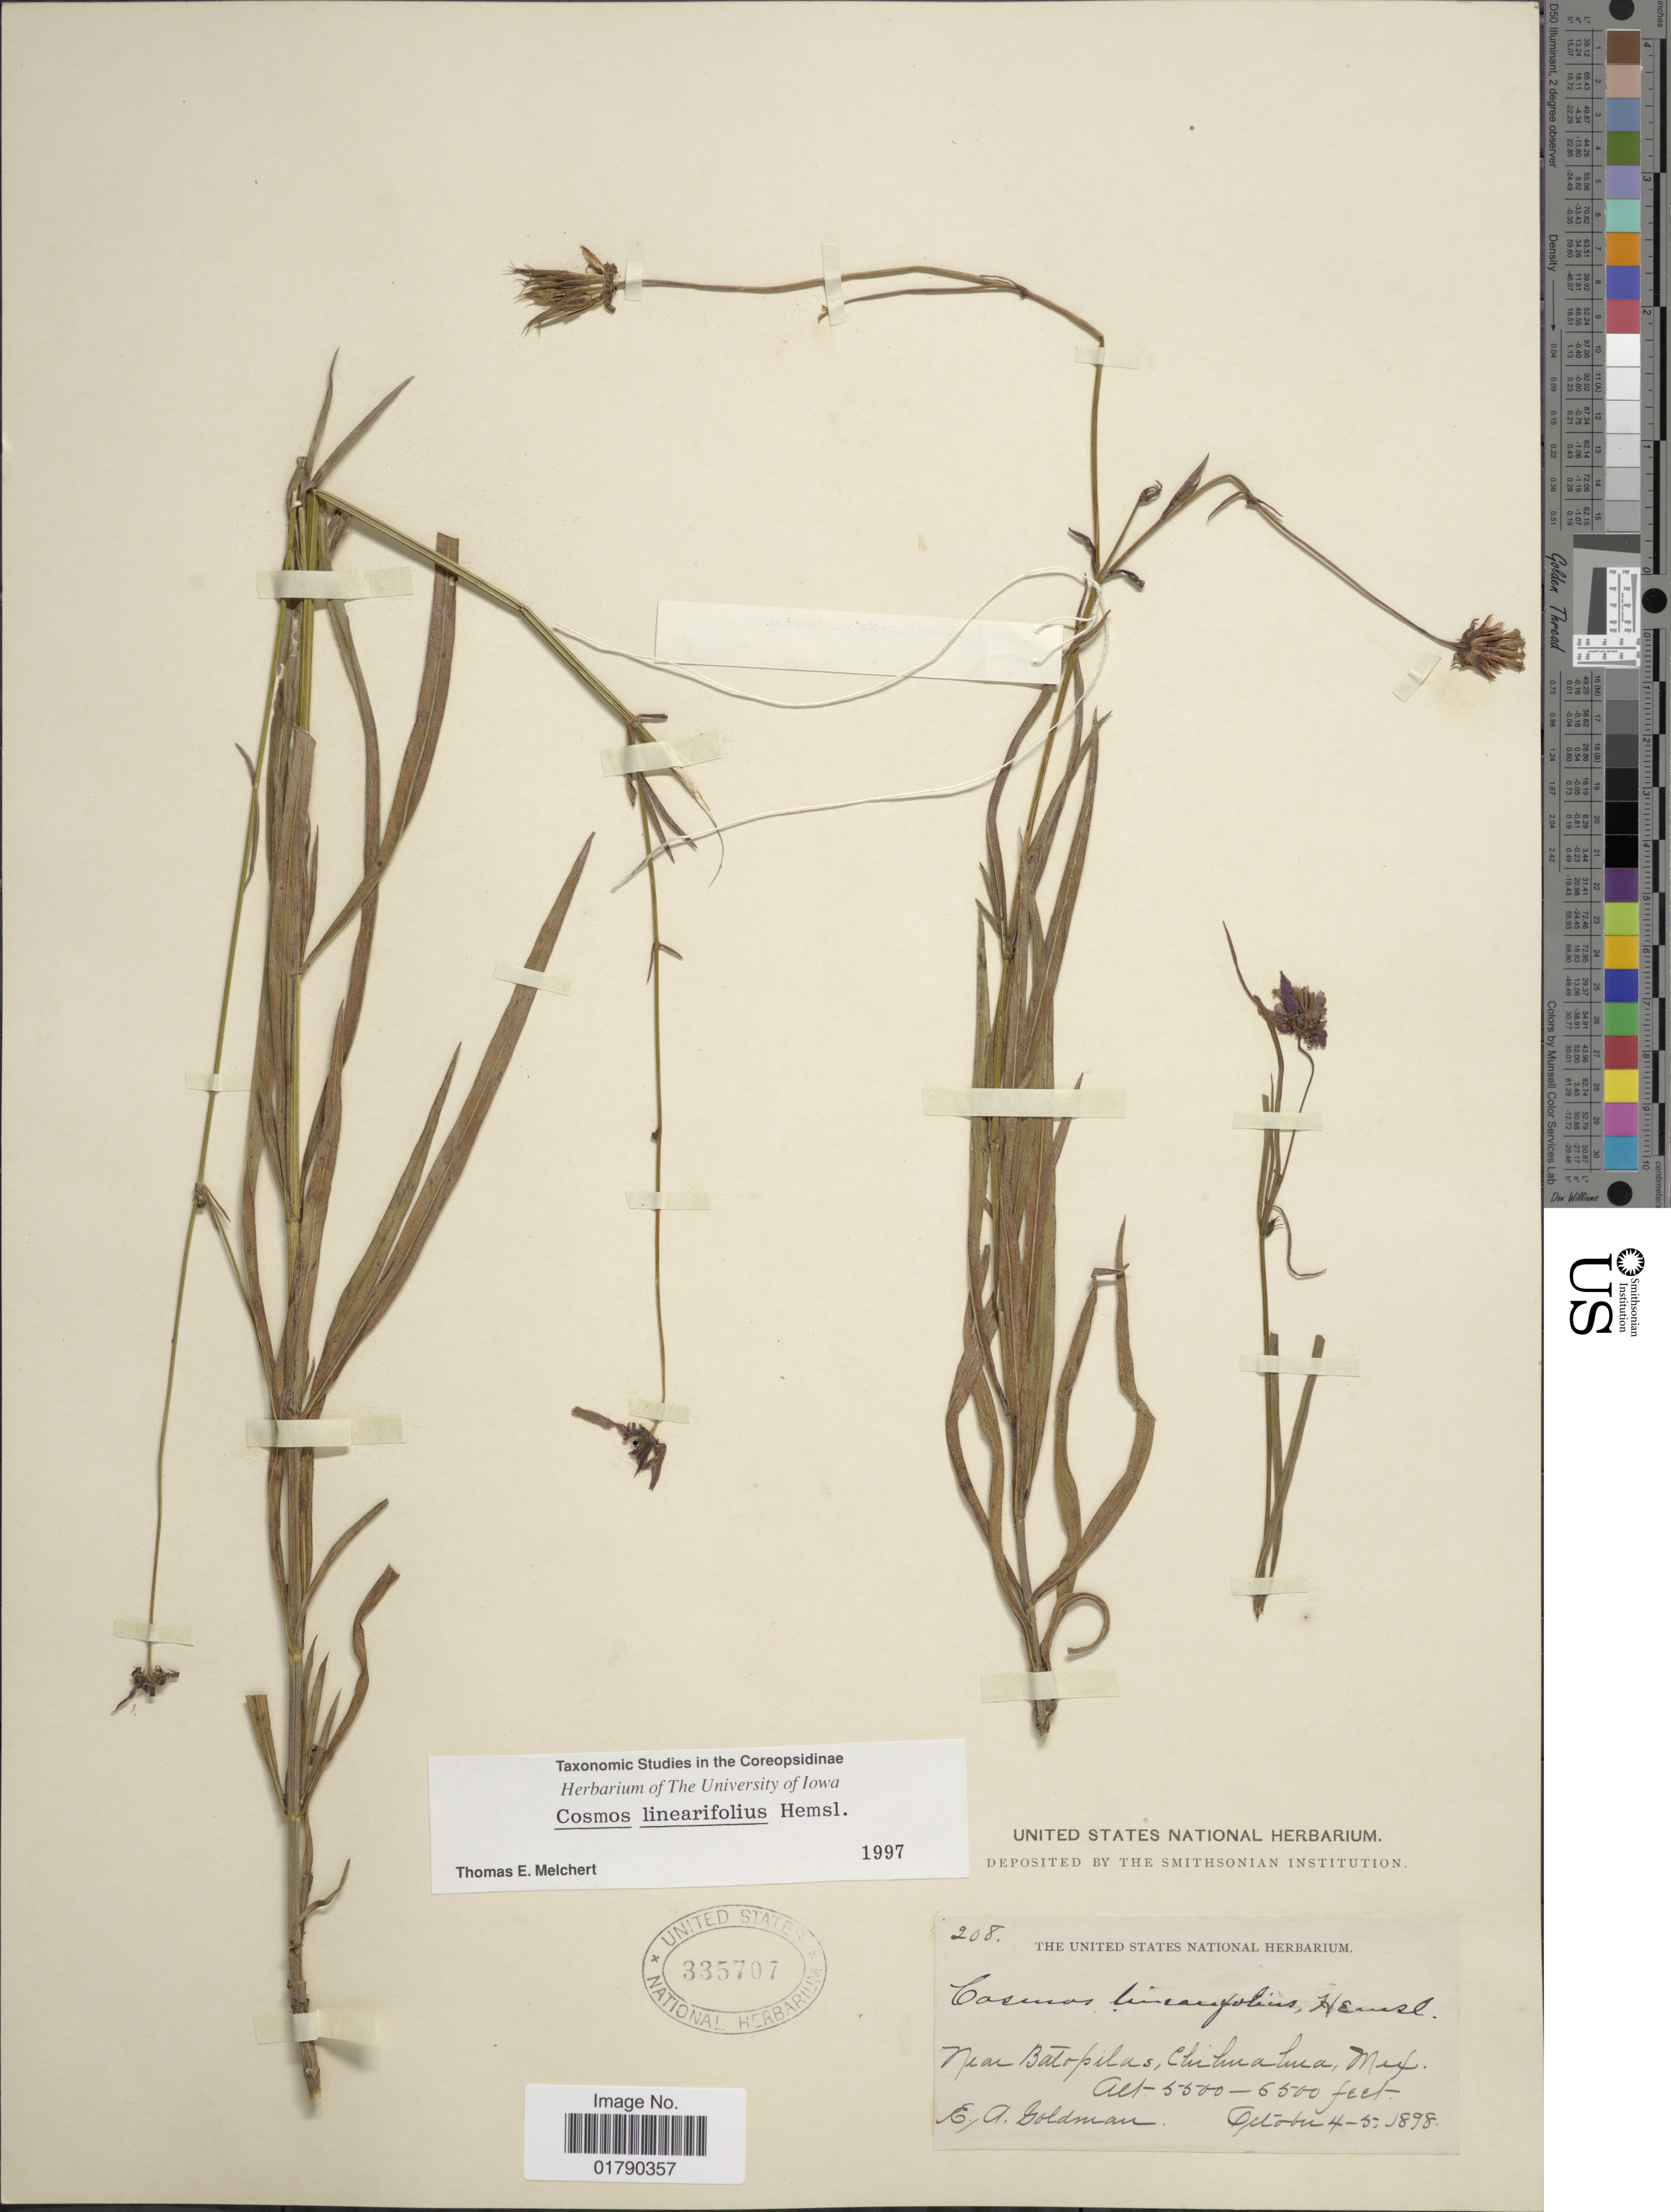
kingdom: Plantae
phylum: Tracheophyta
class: Magnoliopsida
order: Asterales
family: Asteraceae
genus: Cosmos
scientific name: Cosmos linearifolius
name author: (Sch. Bip.) Hemsl.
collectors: E. A. Goldman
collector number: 208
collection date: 1898-10-04/1898-10-05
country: Mexico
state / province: Chihuahua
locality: Near Batopilas, Mex.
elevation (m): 1676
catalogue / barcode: US 335707